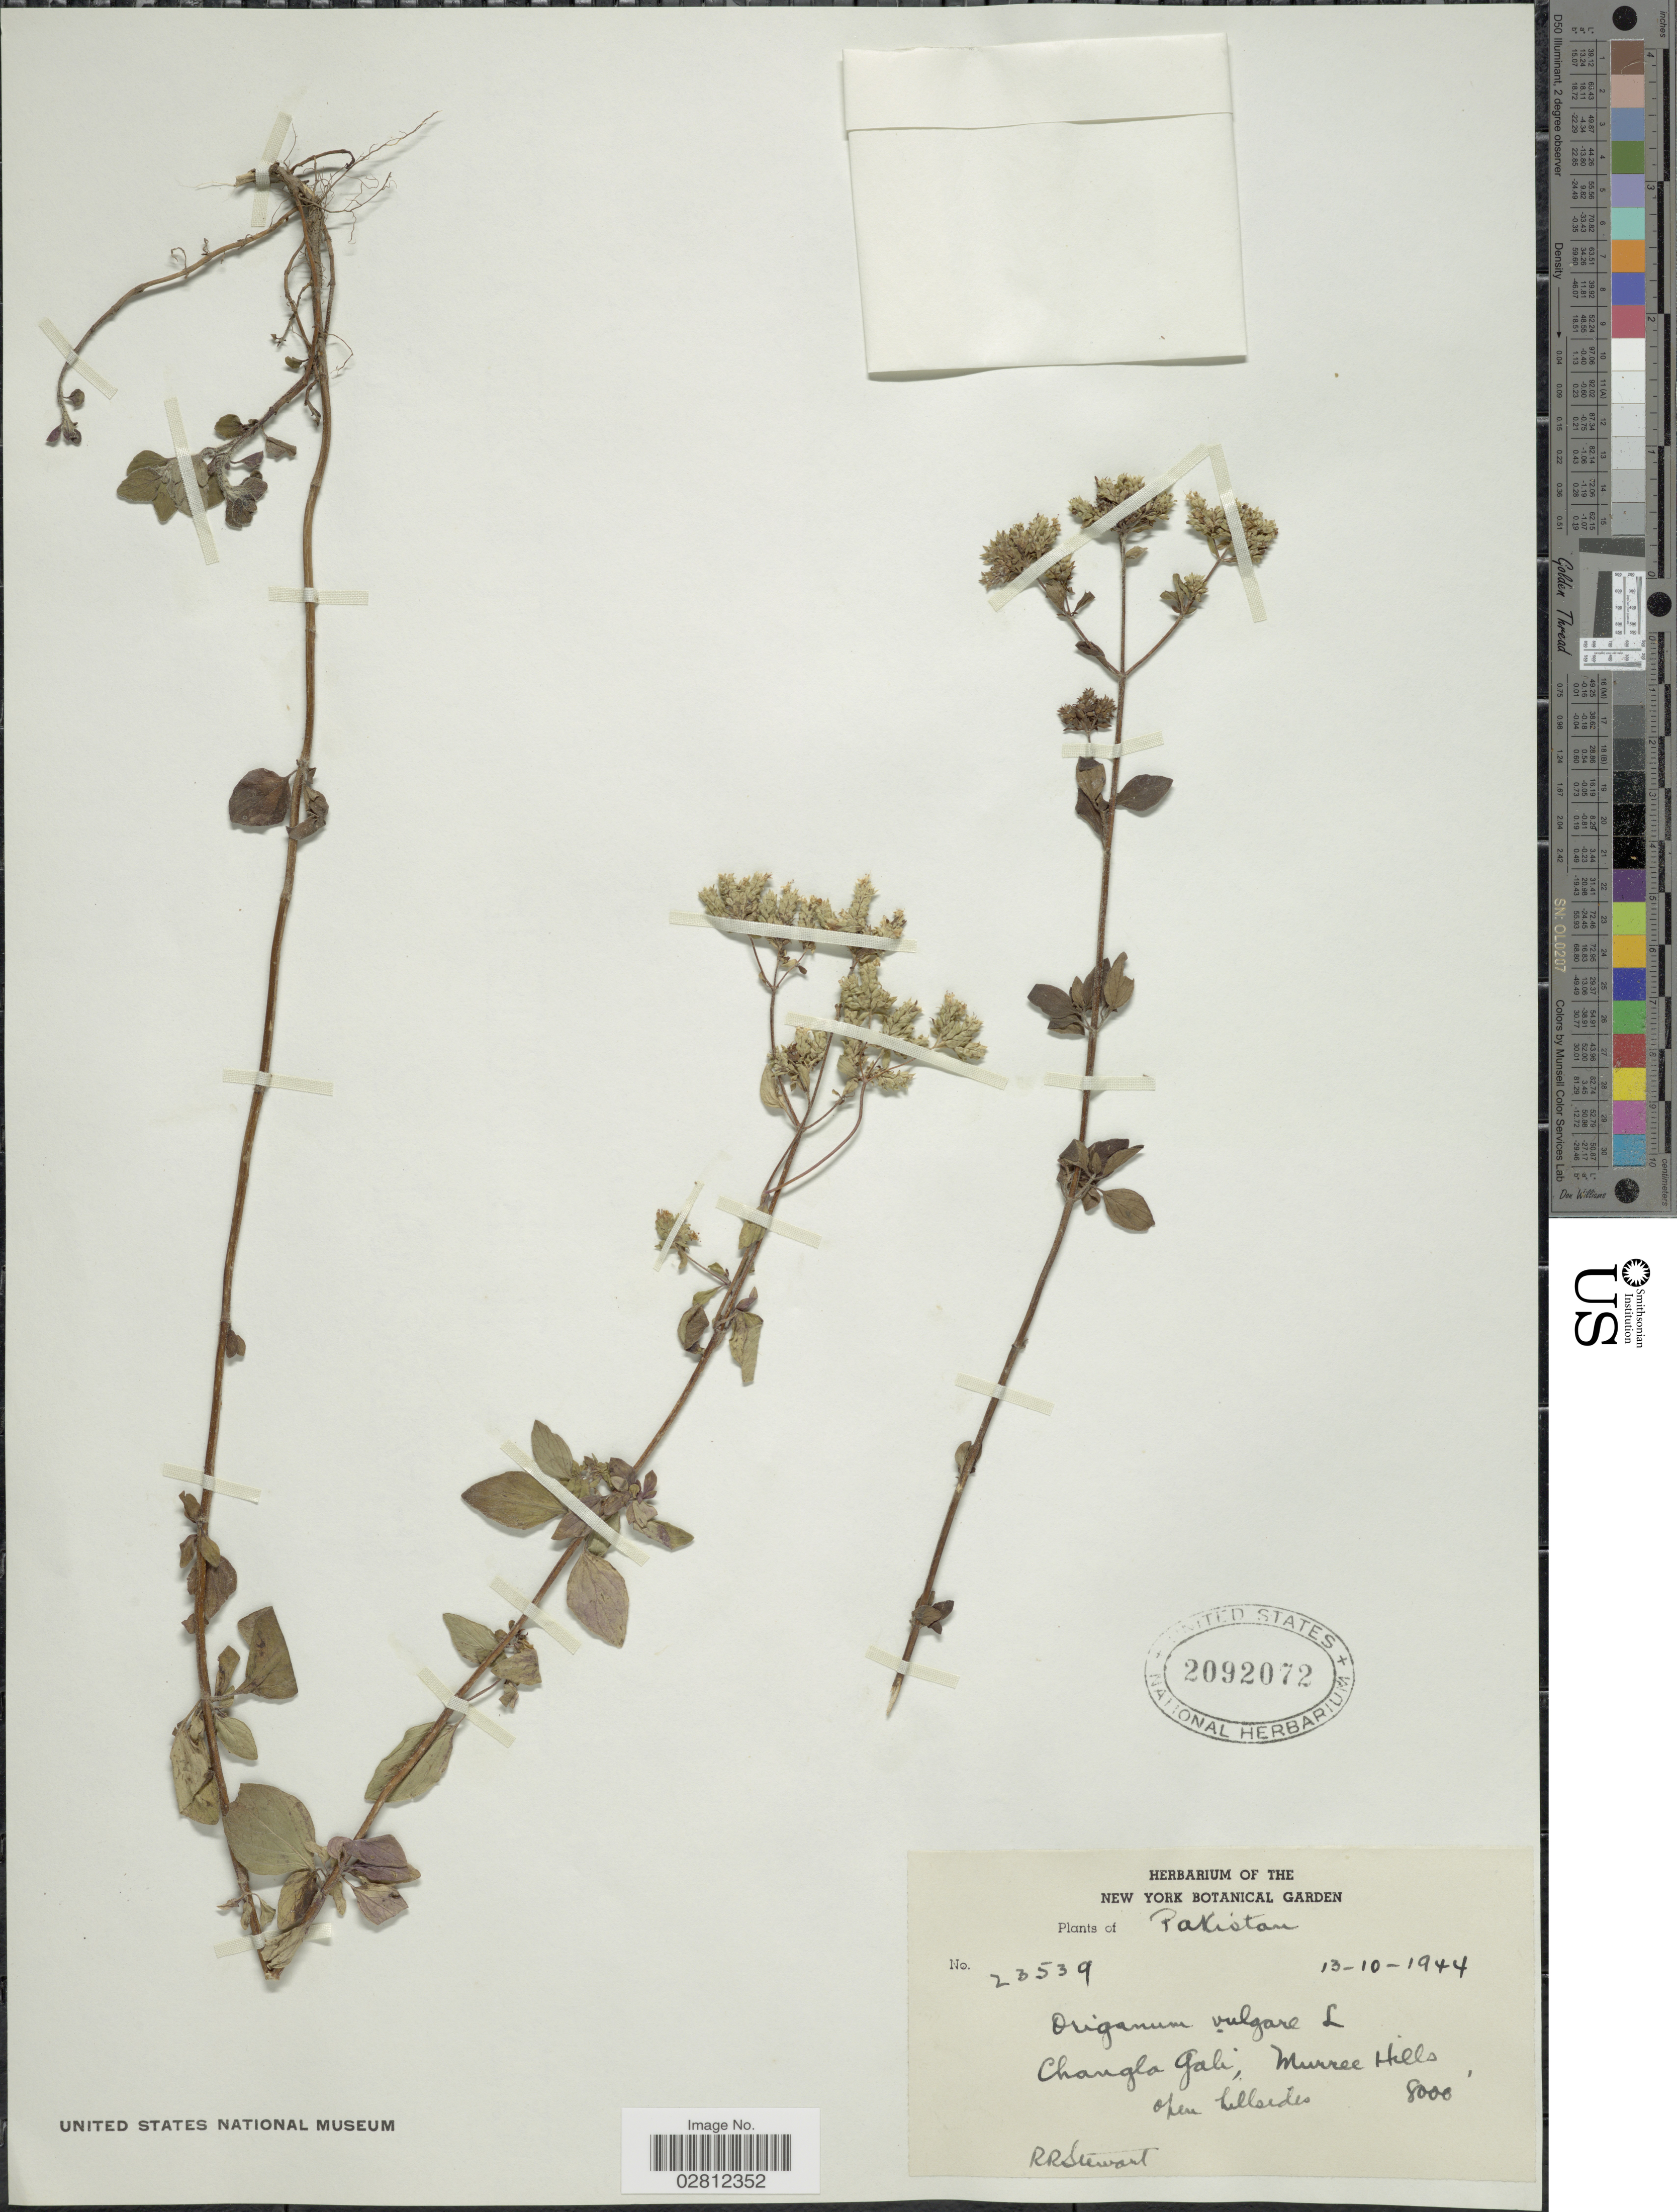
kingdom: Plantae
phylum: Tracheophyta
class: Magnoliopsida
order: Lamiales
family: Lamiaceae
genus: Origanum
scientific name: Origanum vulgare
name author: L.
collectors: R. R. Stewart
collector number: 23539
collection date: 1944-10-13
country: Pakistan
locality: Changla Gali, Murree Hills.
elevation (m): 2438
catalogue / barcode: US 2092072